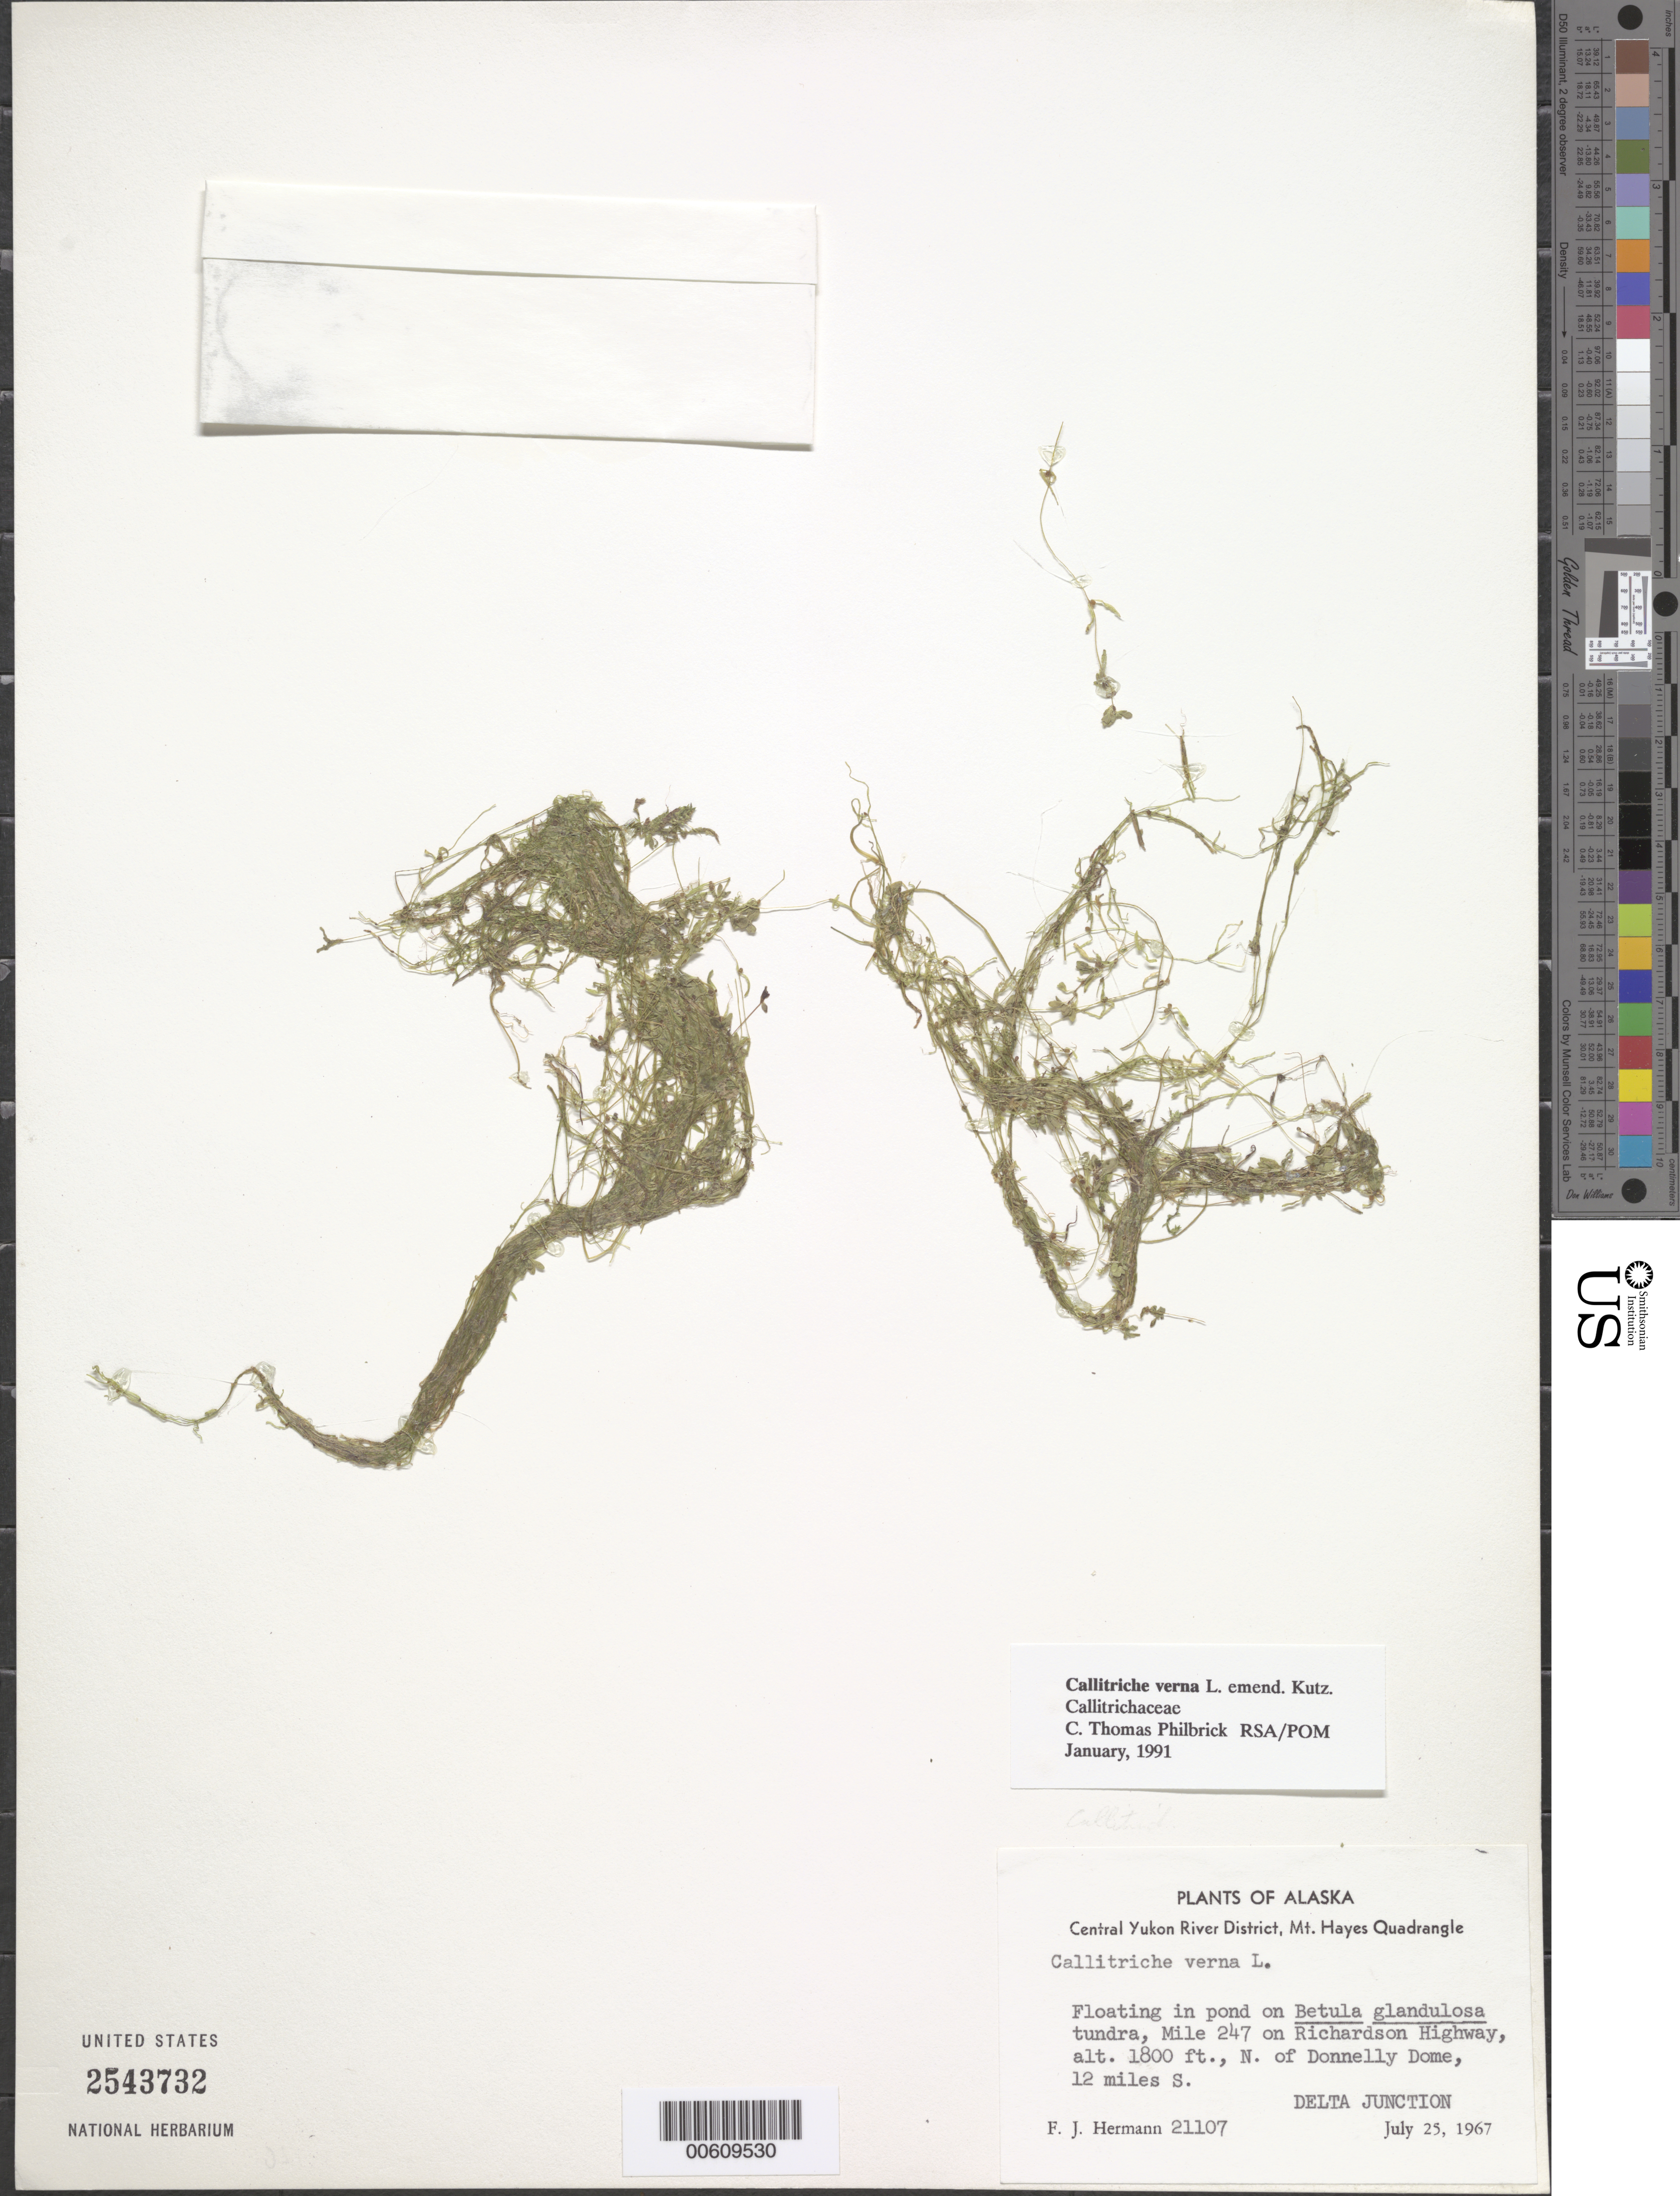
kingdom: Plantae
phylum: Tracheophyta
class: Magnoliopsida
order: Lamiales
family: Plantaginaceae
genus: Callitriche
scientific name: Callitriche verna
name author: L.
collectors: F. J. Hermann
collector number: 21107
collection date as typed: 25 --- 1967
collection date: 1967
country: United States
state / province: Alaska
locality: Donnelly Dome, S of Delta Junction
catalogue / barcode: US 2543732